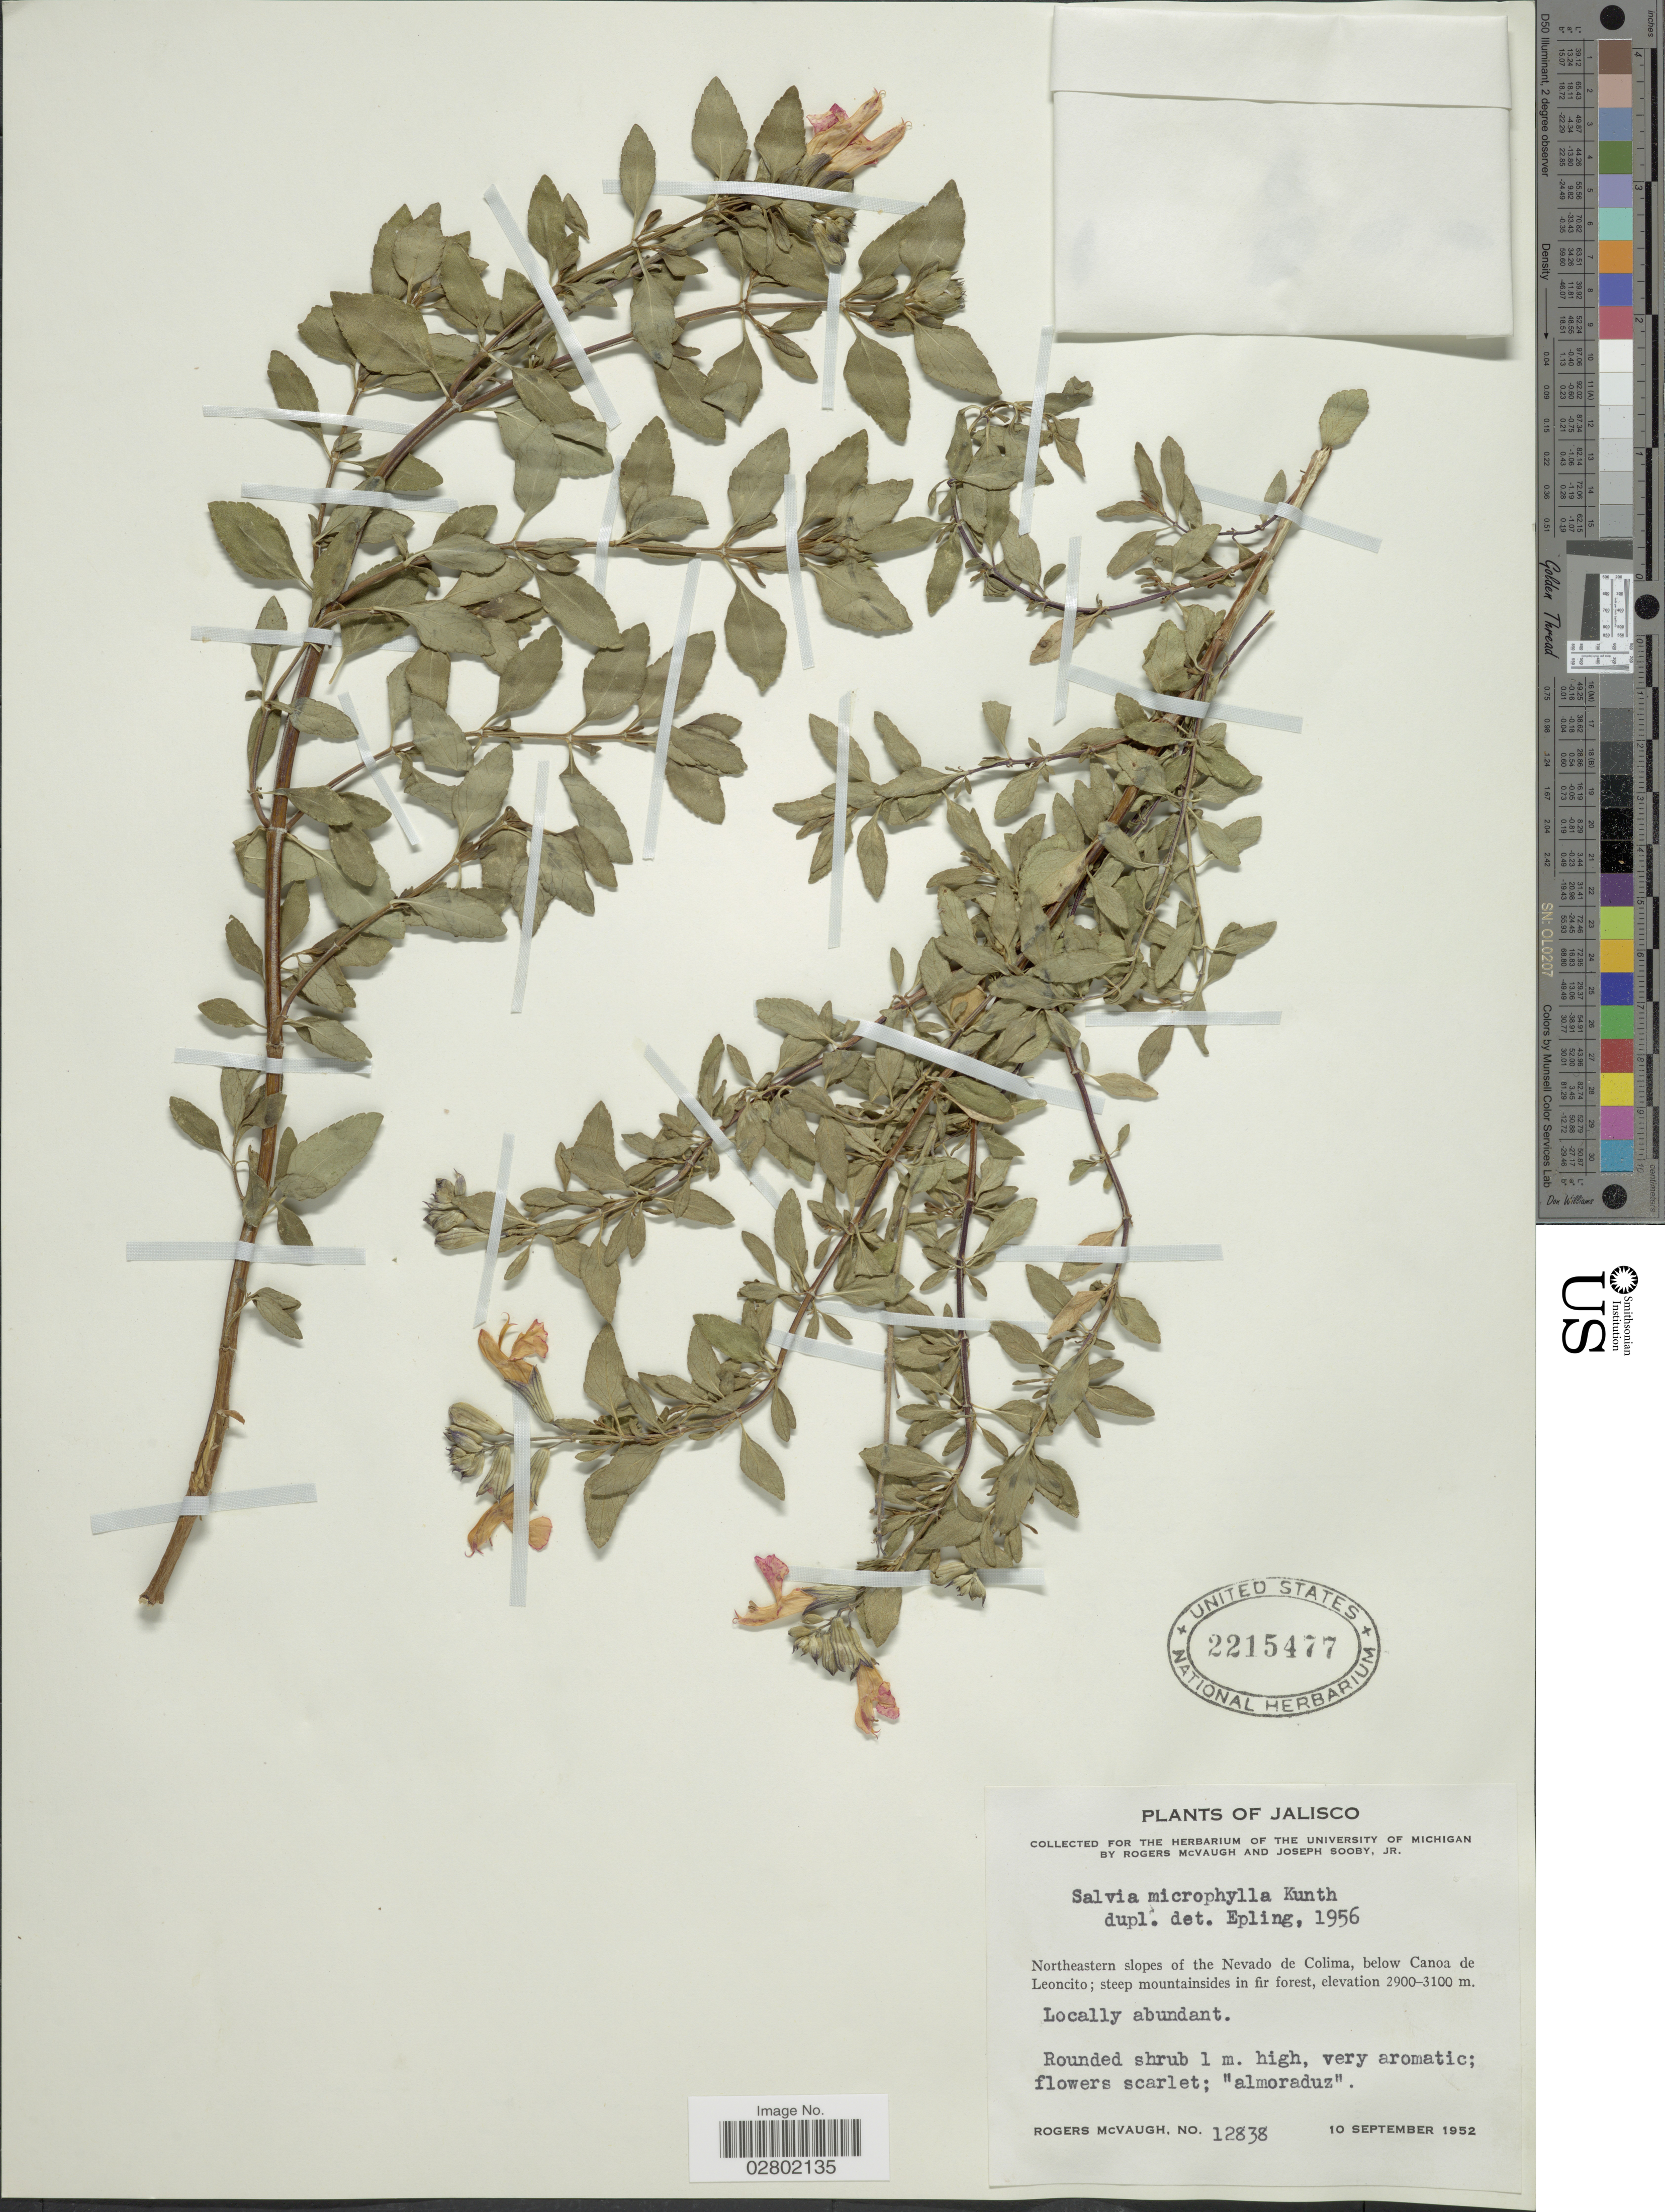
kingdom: Plantae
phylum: Tracheophyta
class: Magnoliopsida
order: Lamiales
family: Lamiaceae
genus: Salvia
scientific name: Salvia microphylla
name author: Kunth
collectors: R. McVaugh & J. Sooby Jr.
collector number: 12838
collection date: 1952-09-10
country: Mexico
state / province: Jalisco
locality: Northeastern slopes of the Nevado de Colima, below Canoa de Leoncito.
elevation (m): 2900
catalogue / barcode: US 2215477